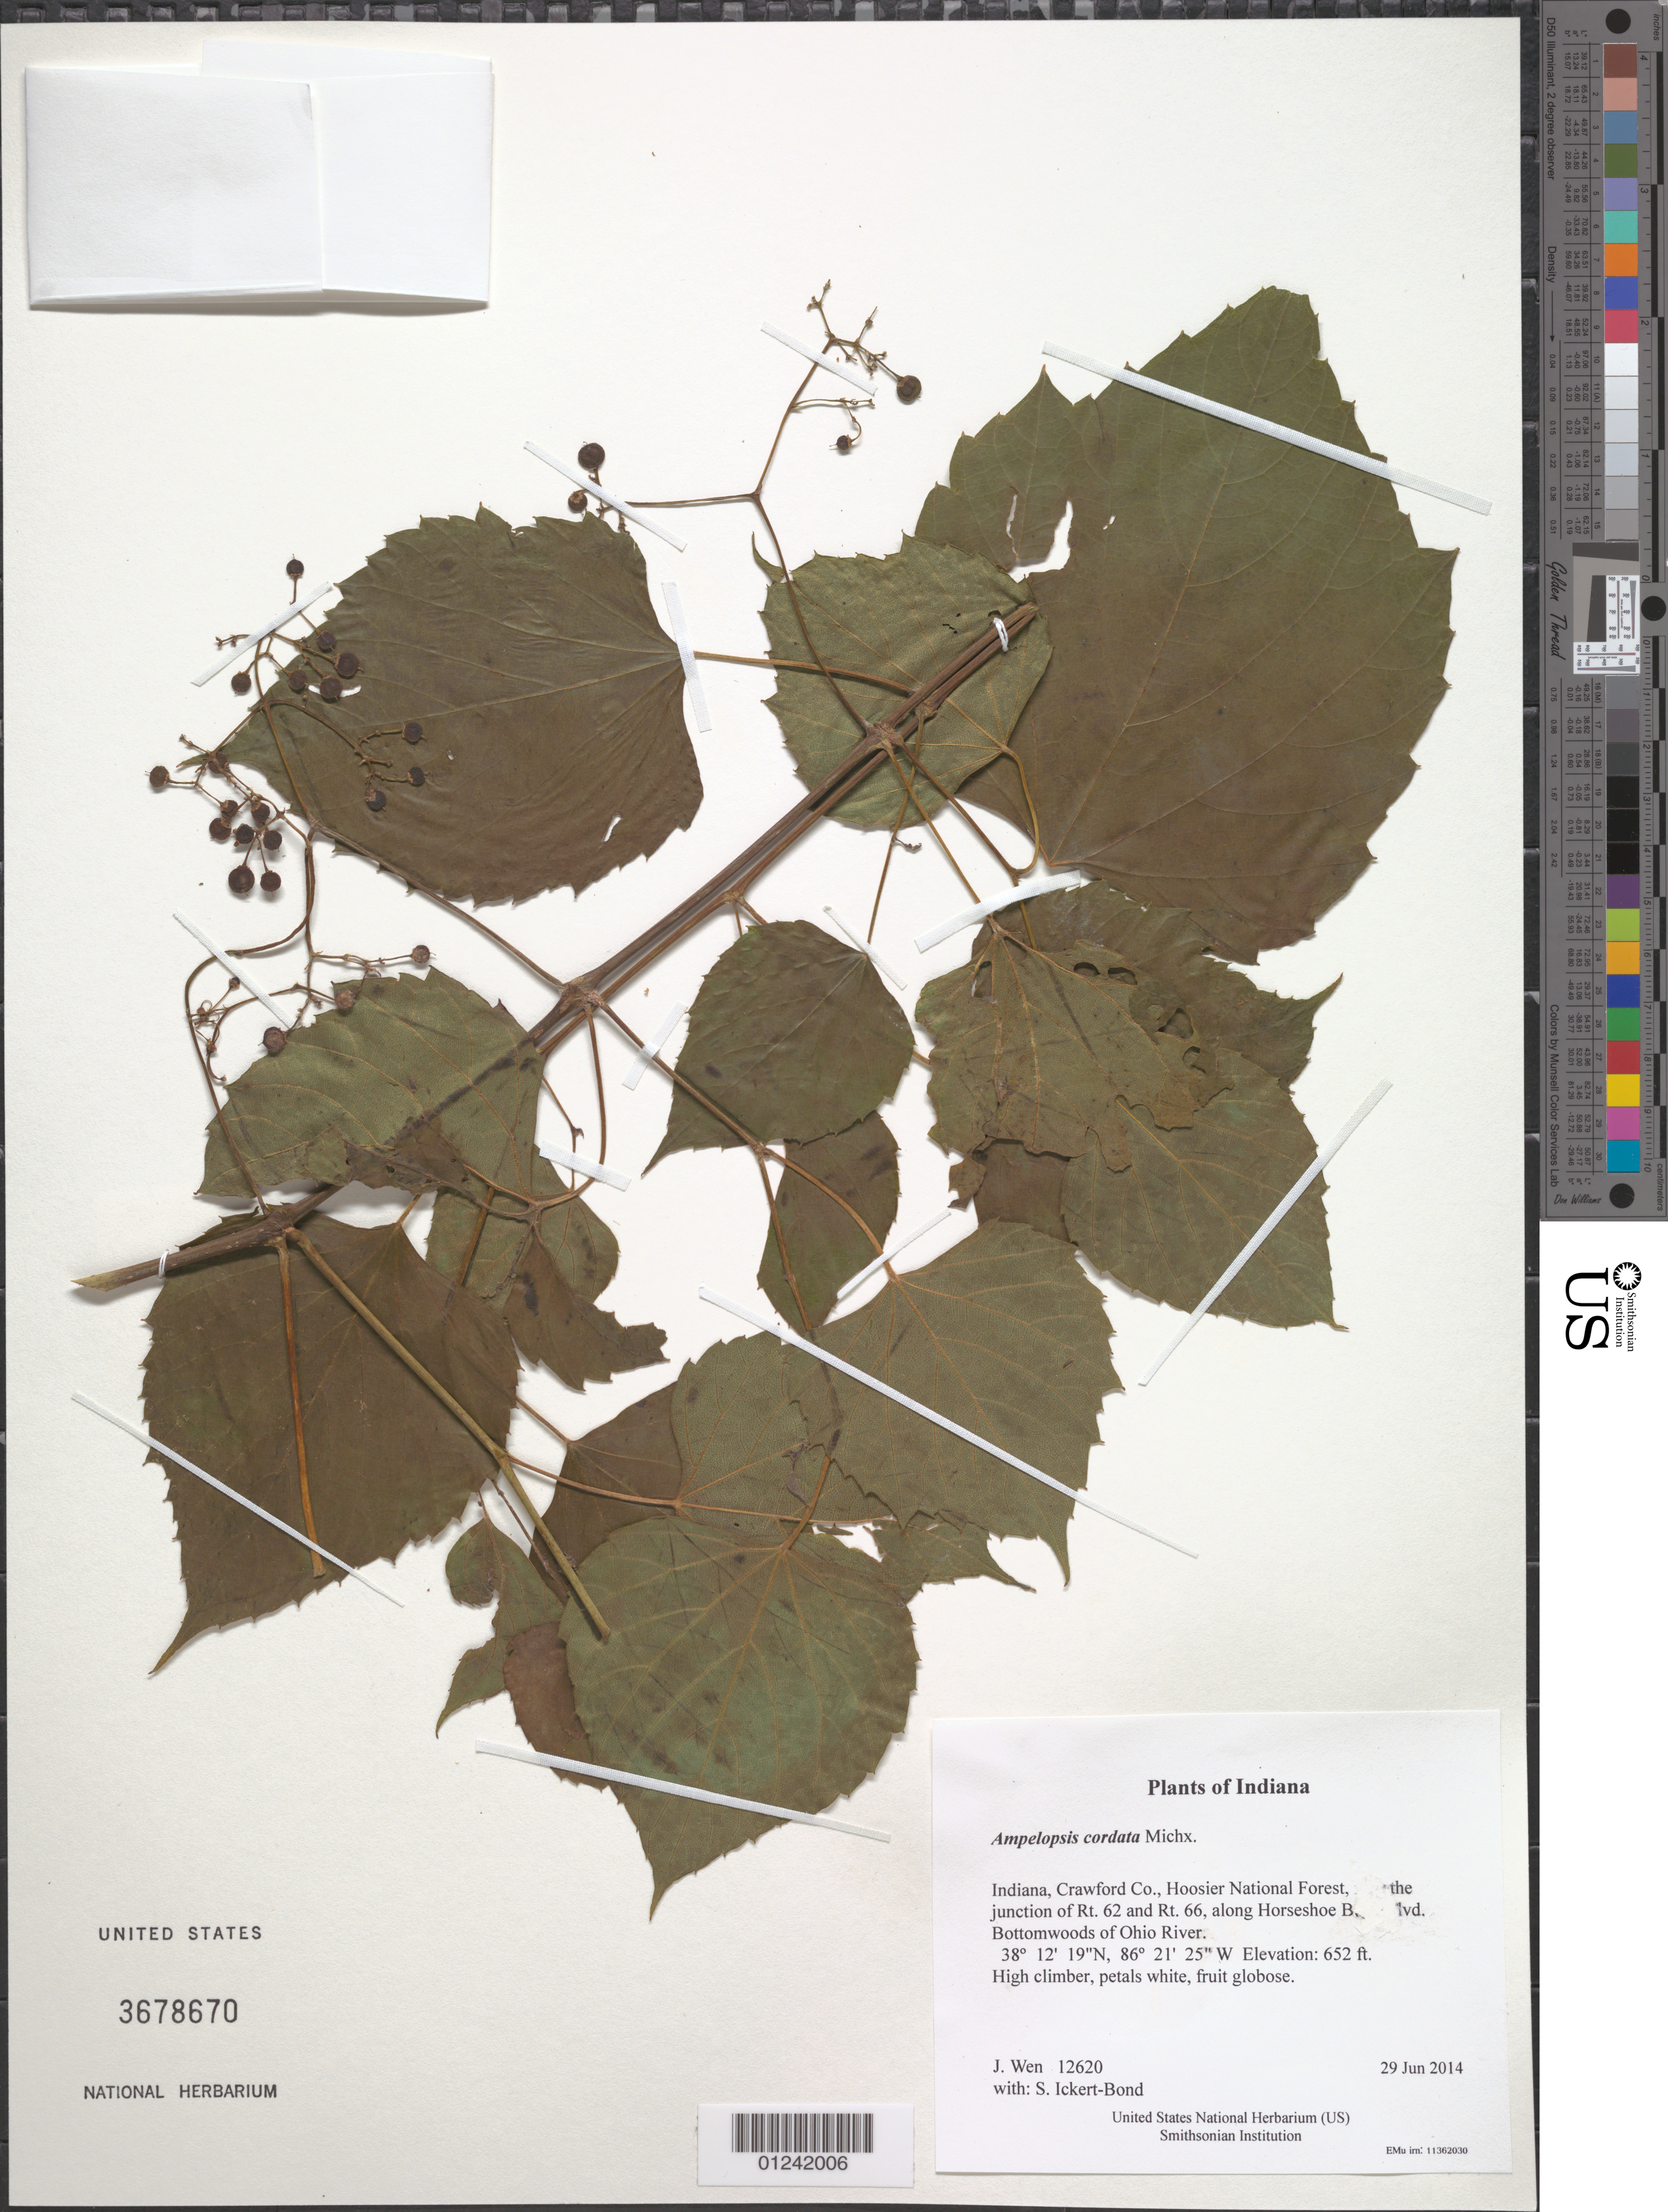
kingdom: Plantae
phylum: Tracheophyta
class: Magnoliopsida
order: Vitales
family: Vitaceae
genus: Ampelopsis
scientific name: Ampelopsis cordata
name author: Michx.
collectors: J. Wen & S. Ickert-Bond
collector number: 12620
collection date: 2014-06-29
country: United States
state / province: Indiana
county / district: Crawford Co.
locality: Hoosier National Forest, near the junction of Rt. 62 and Rt. 66, along Horseshoe Bend Blvd. Bottomwoods of Ohio River.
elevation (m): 199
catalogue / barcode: US 3678670